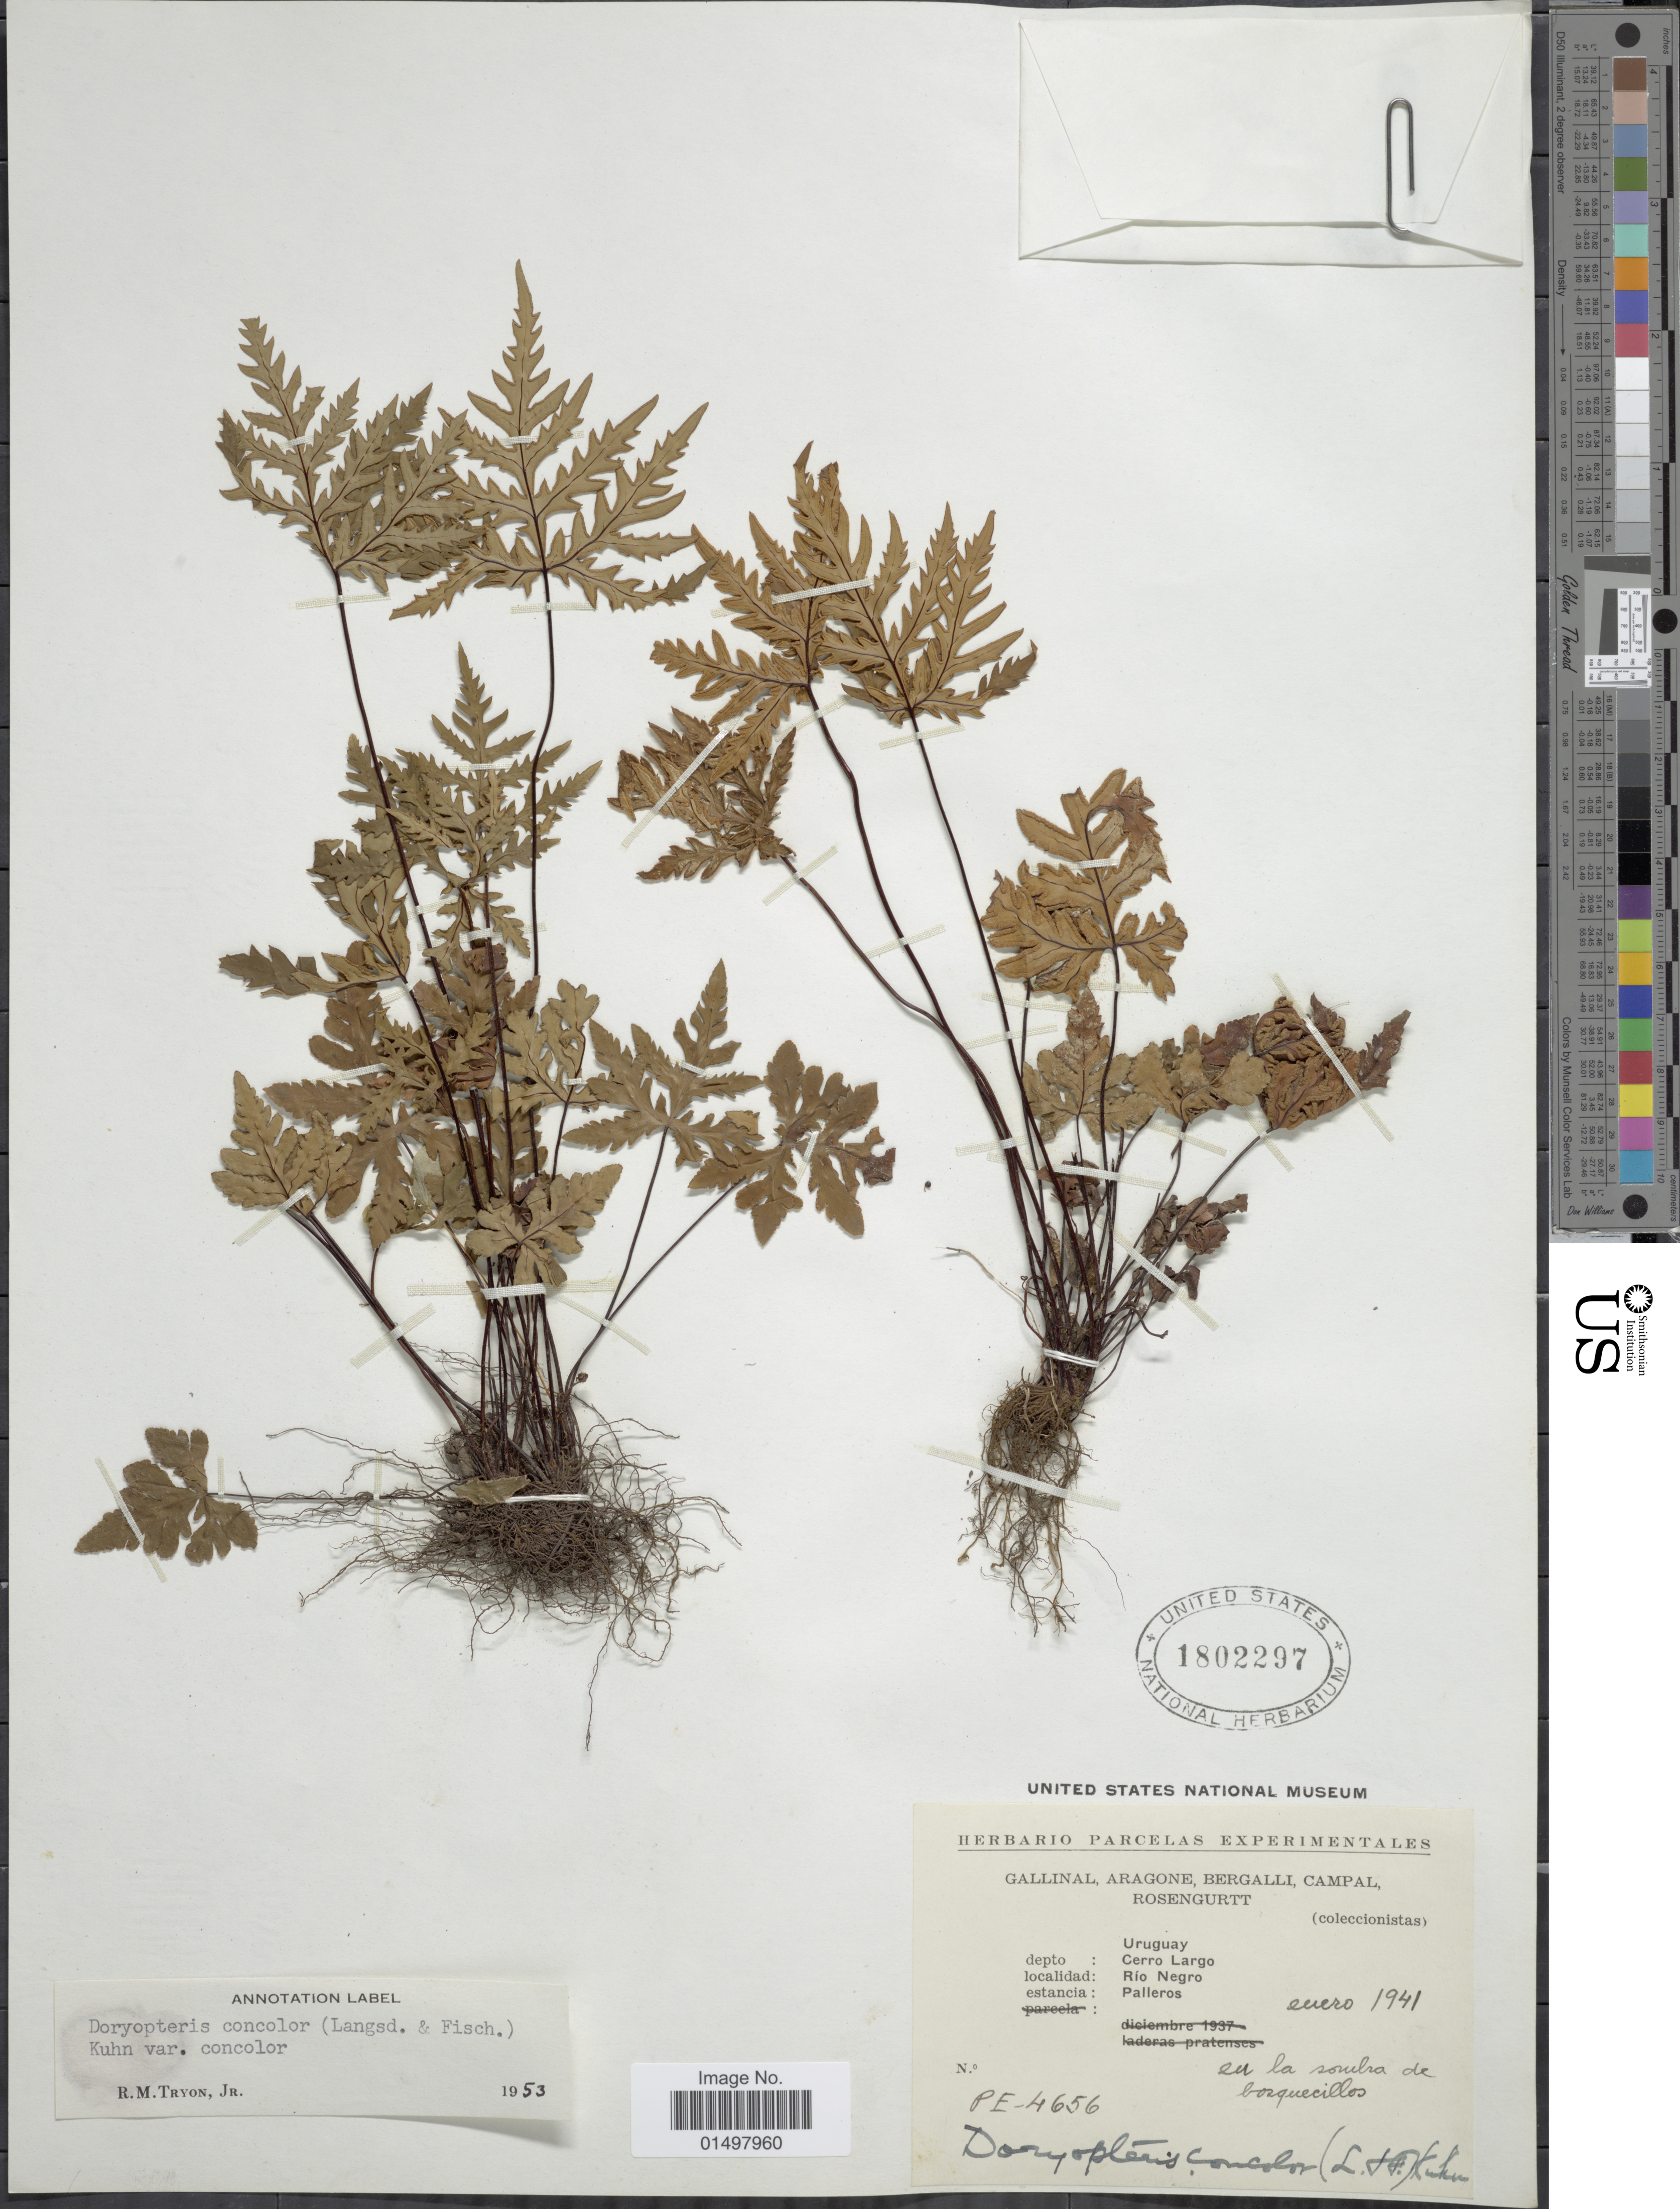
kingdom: Plantae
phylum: Tracheophyta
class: Polypodiopsida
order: Polypodiales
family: Pteridaceae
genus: Doryopteris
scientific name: Doryopteris concolor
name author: (Langsd. & Fisch.) Kuhn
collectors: -. Gallinal, -- Aragone, -- Bergalli, -- Campal & Rosengurtt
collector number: PE-4656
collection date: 1941-01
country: Uruguay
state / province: Rio Negro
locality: Depto: Cerro Largo. Estancioa: Palleros.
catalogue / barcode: US 1802297